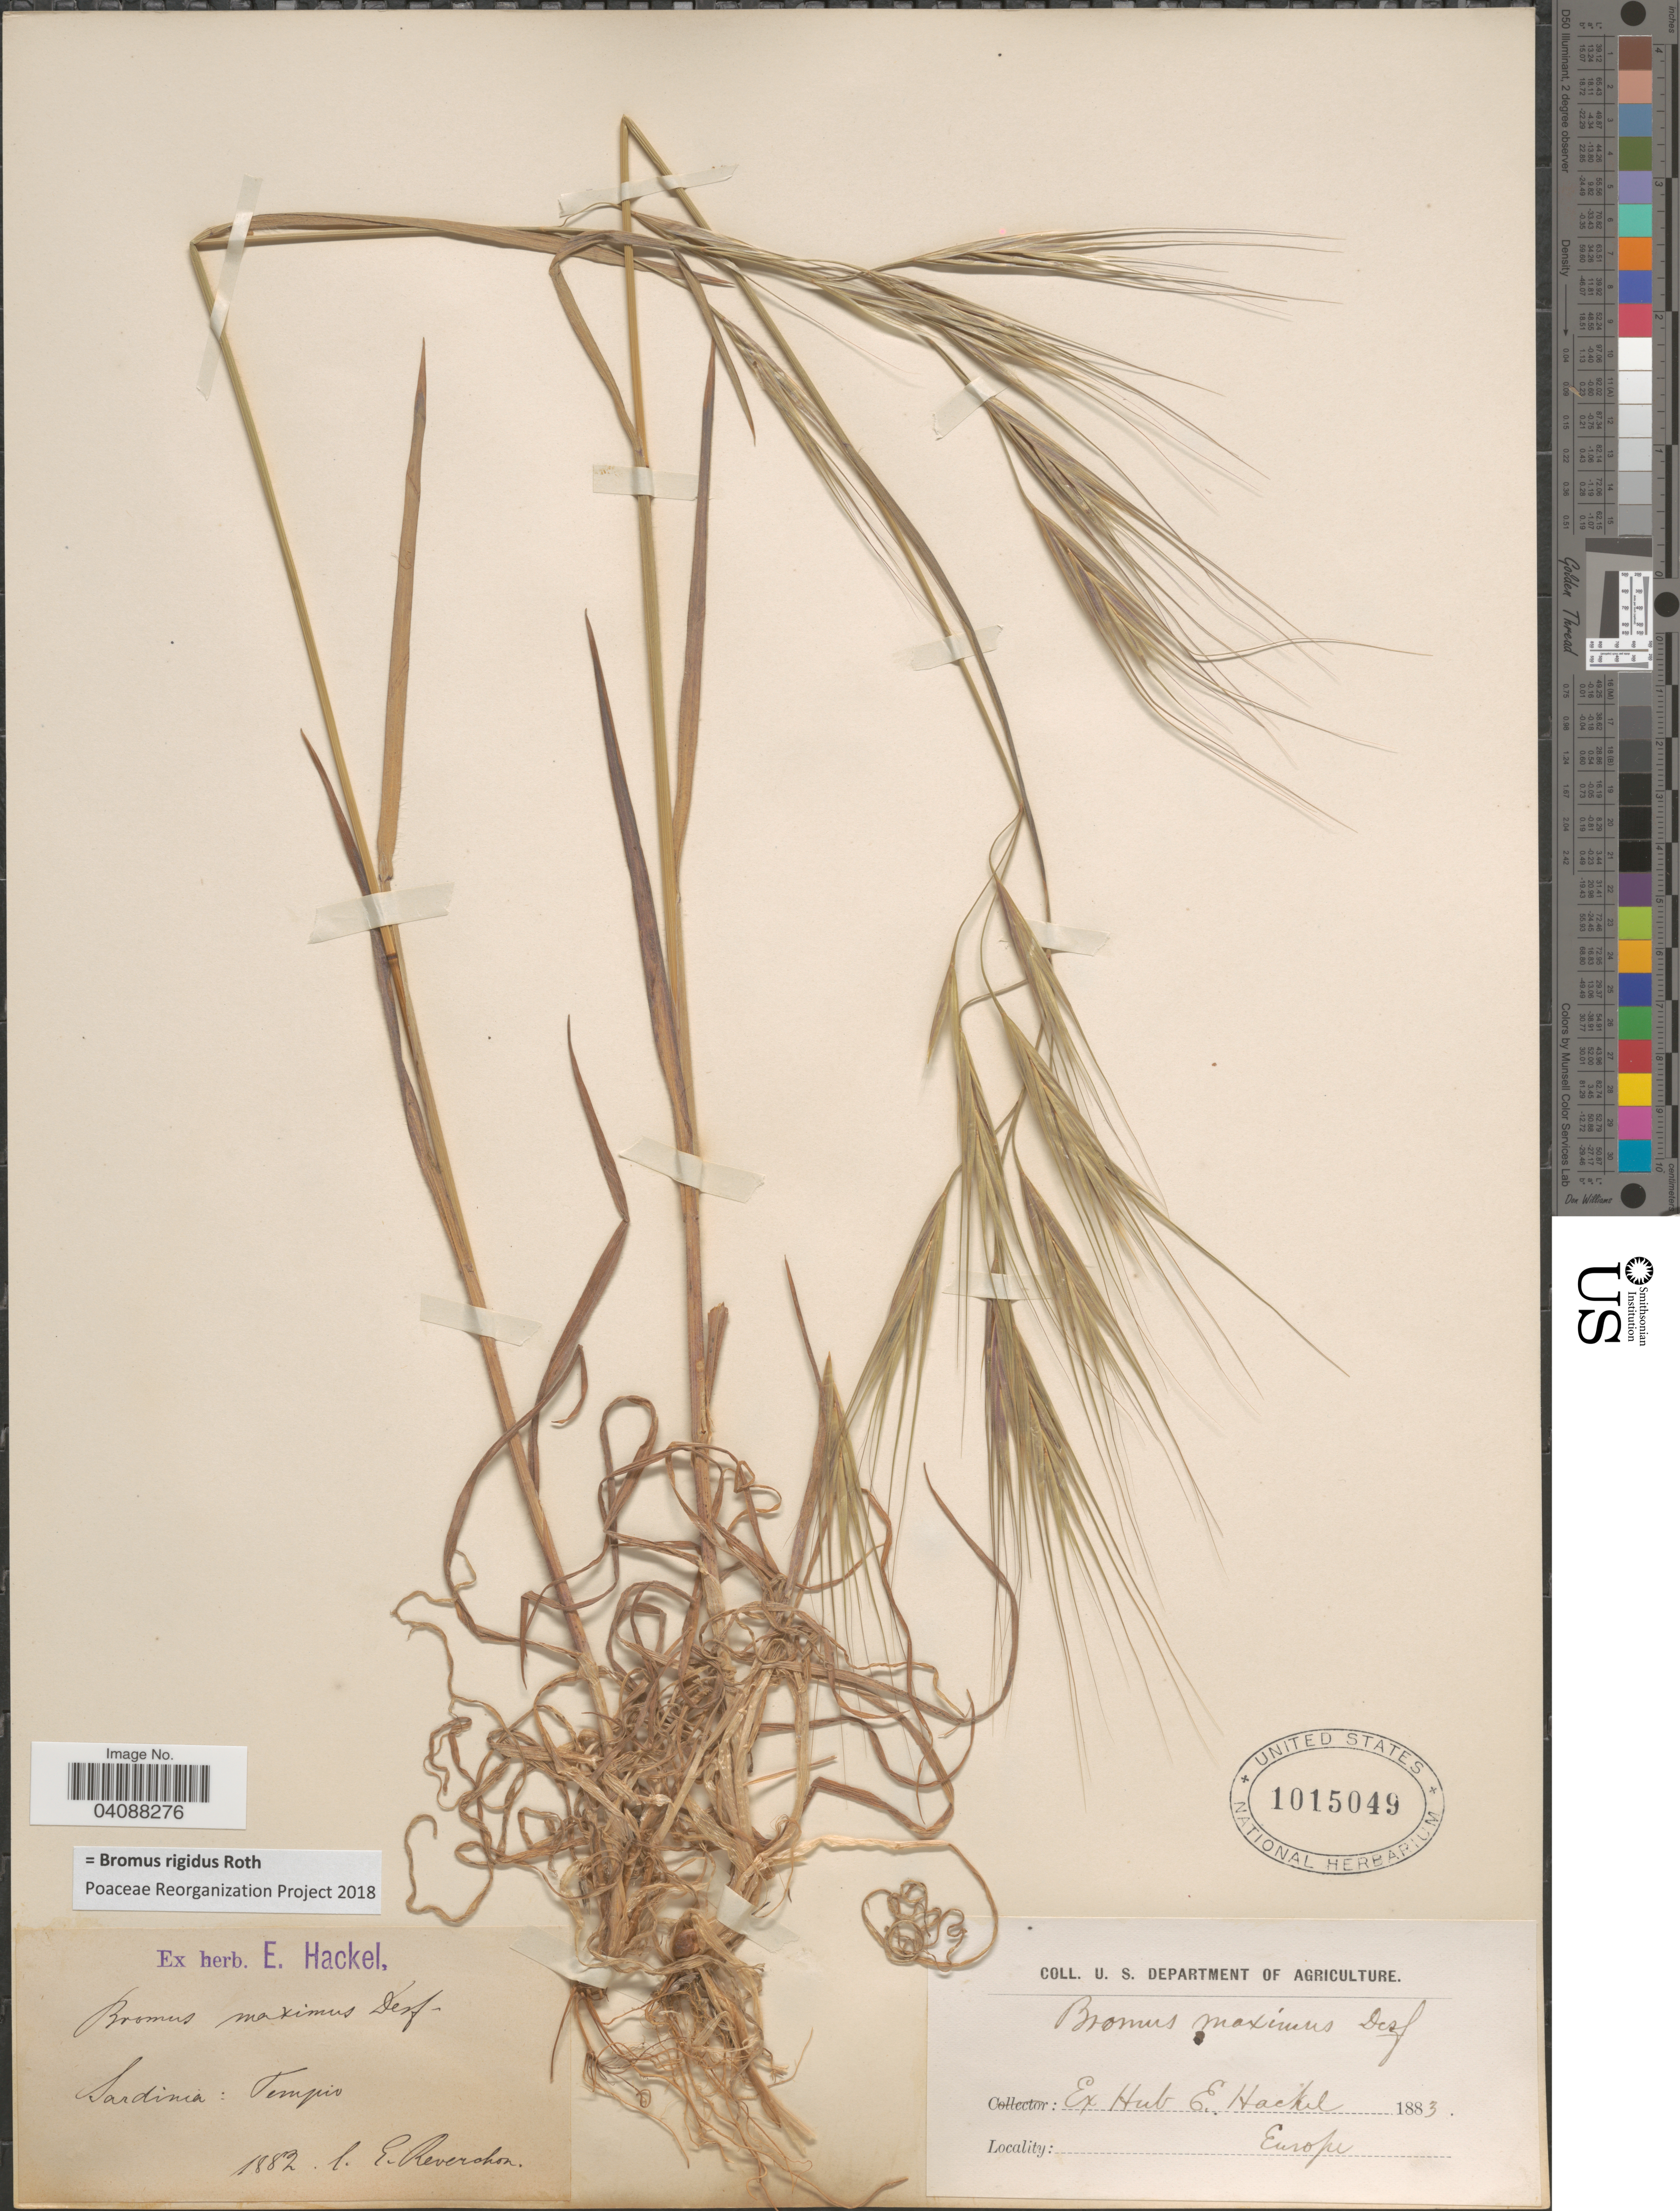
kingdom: Plantae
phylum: Tracheophyta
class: Liliopsida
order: Poales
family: Poaceae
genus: Bromus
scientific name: Bromus rigidus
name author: Roth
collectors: E. Reverchon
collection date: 1882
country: Italy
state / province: Sardegna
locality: Sardinia : Tempio.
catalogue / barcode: US 1015049